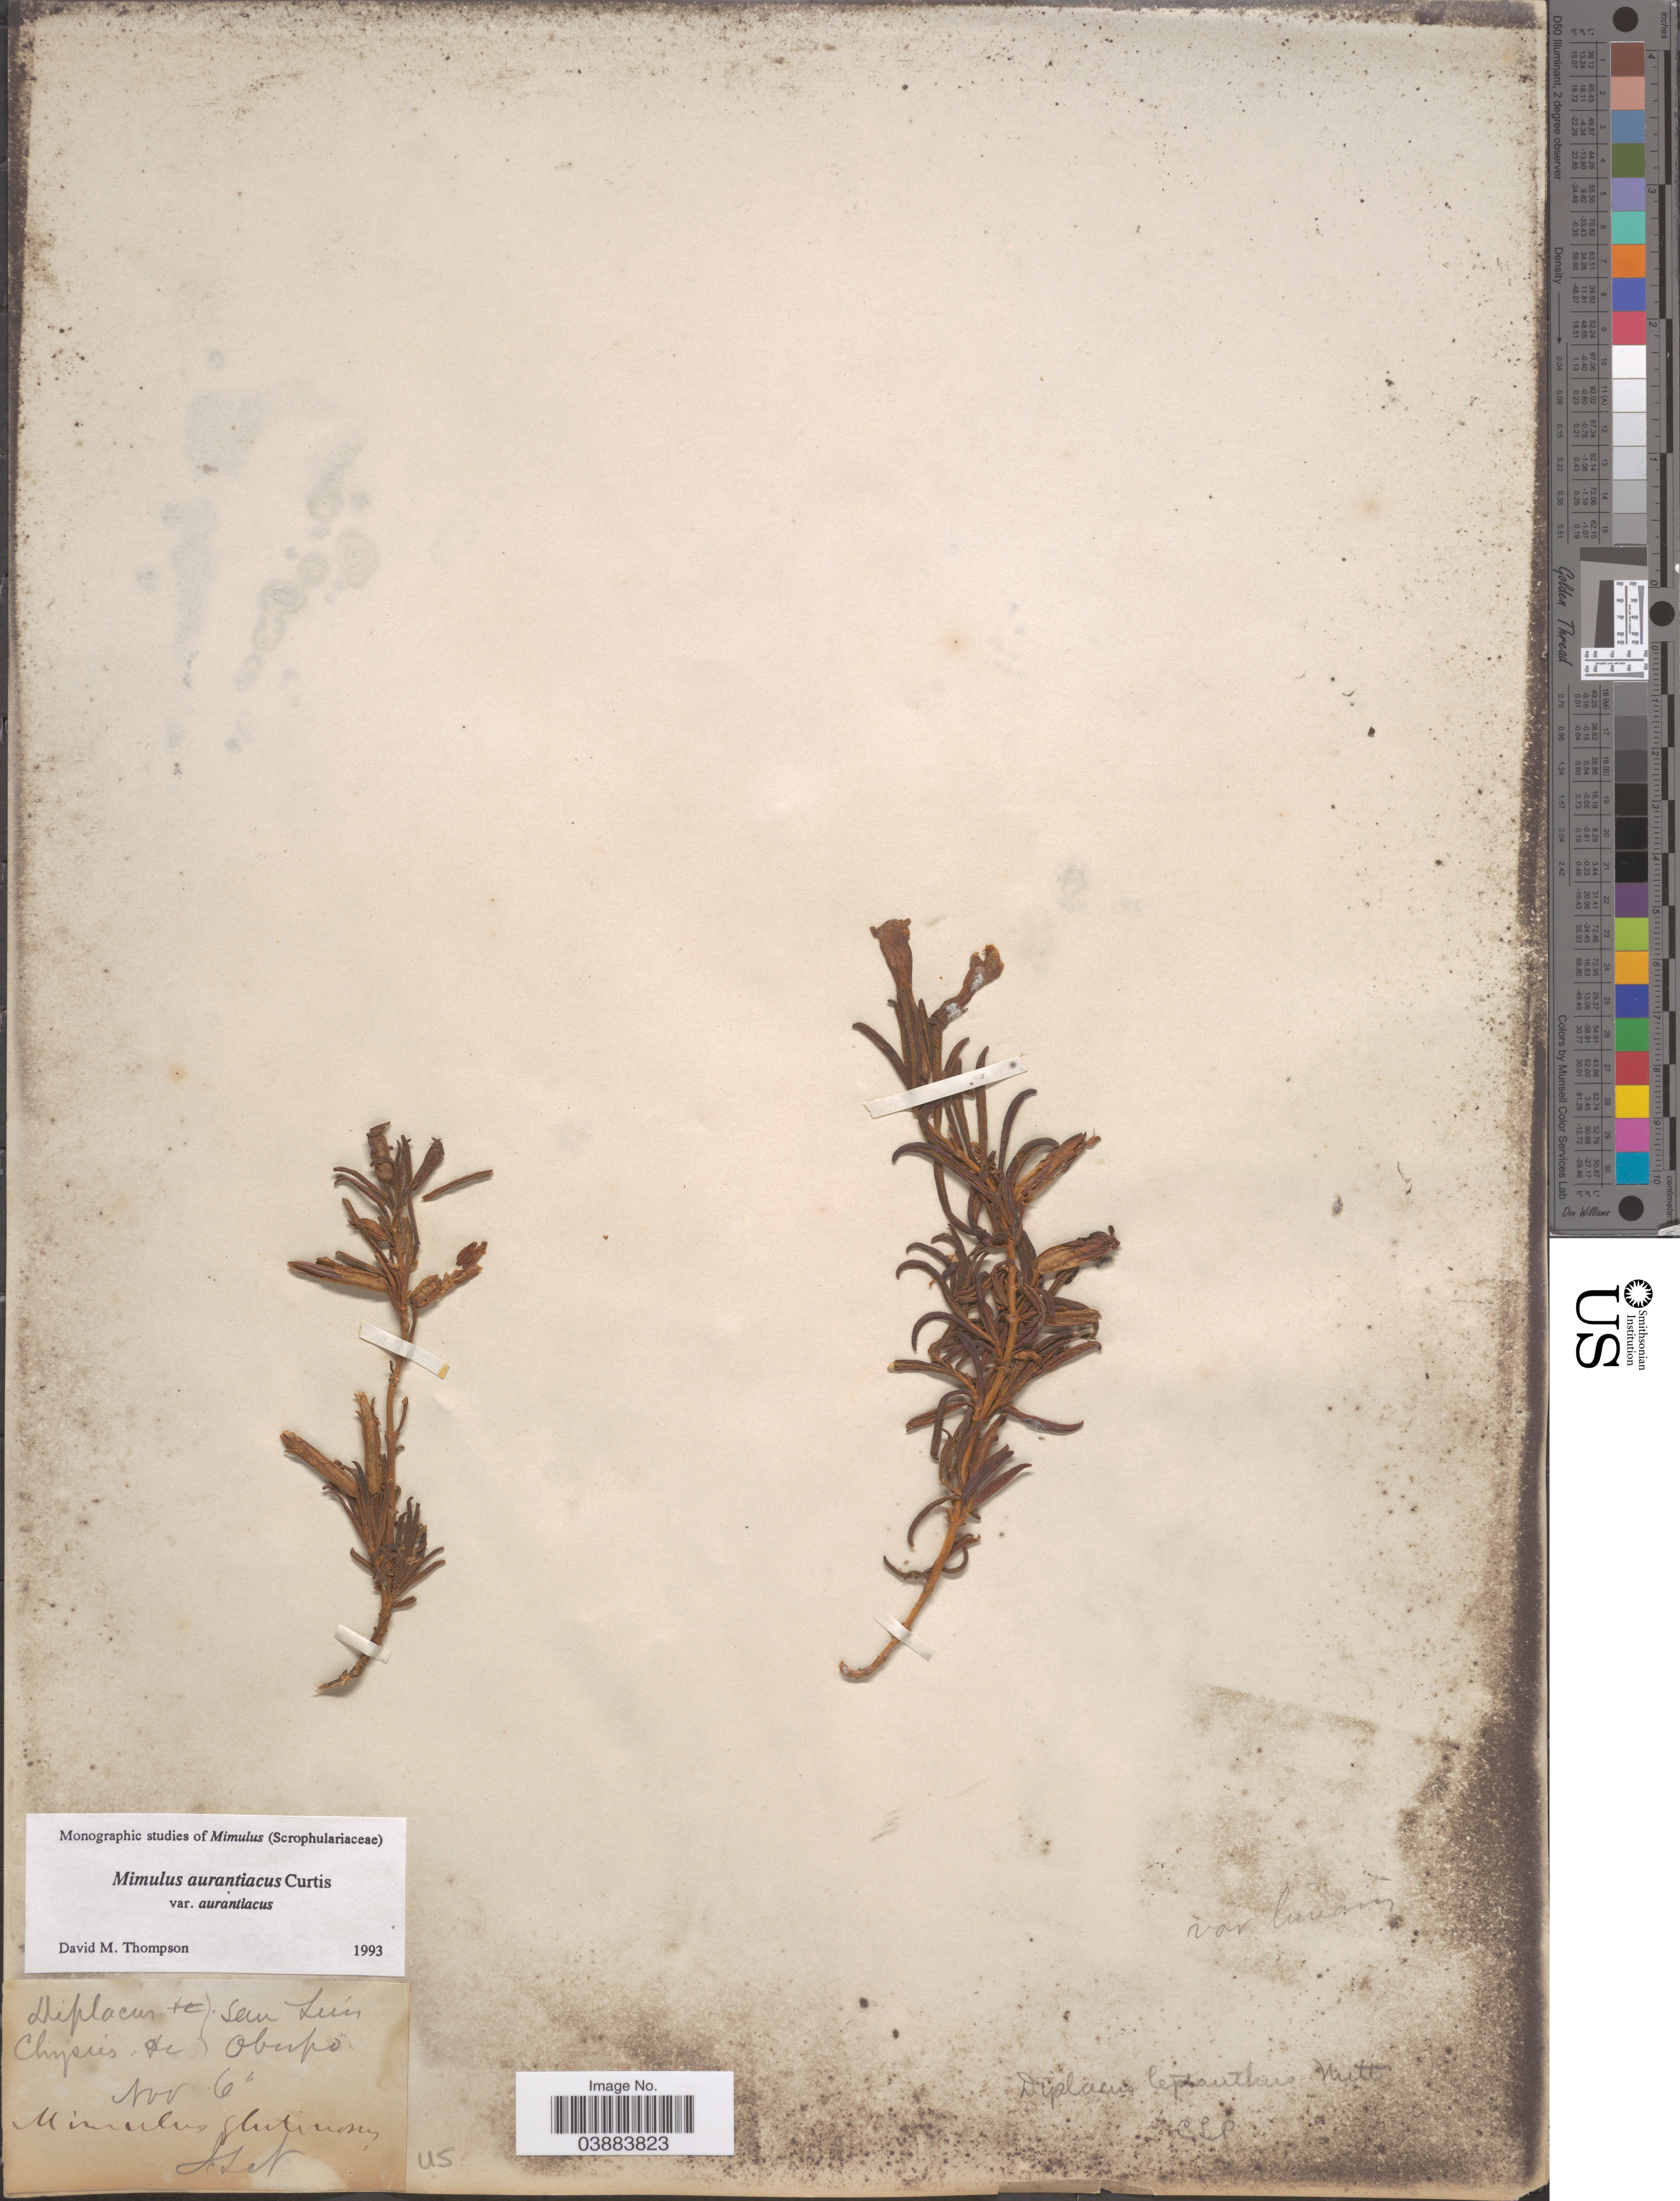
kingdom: Plantae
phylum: Tracheophyta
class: Magnoliopsida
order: Lamiales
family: Phrymaceae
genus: Diplacus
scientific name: Diplacus aurantiacus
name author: (Curtis) Jeps.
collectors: J. S. N.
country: United States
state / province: California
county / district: San Luis Obispo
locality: San Luis Obispo.